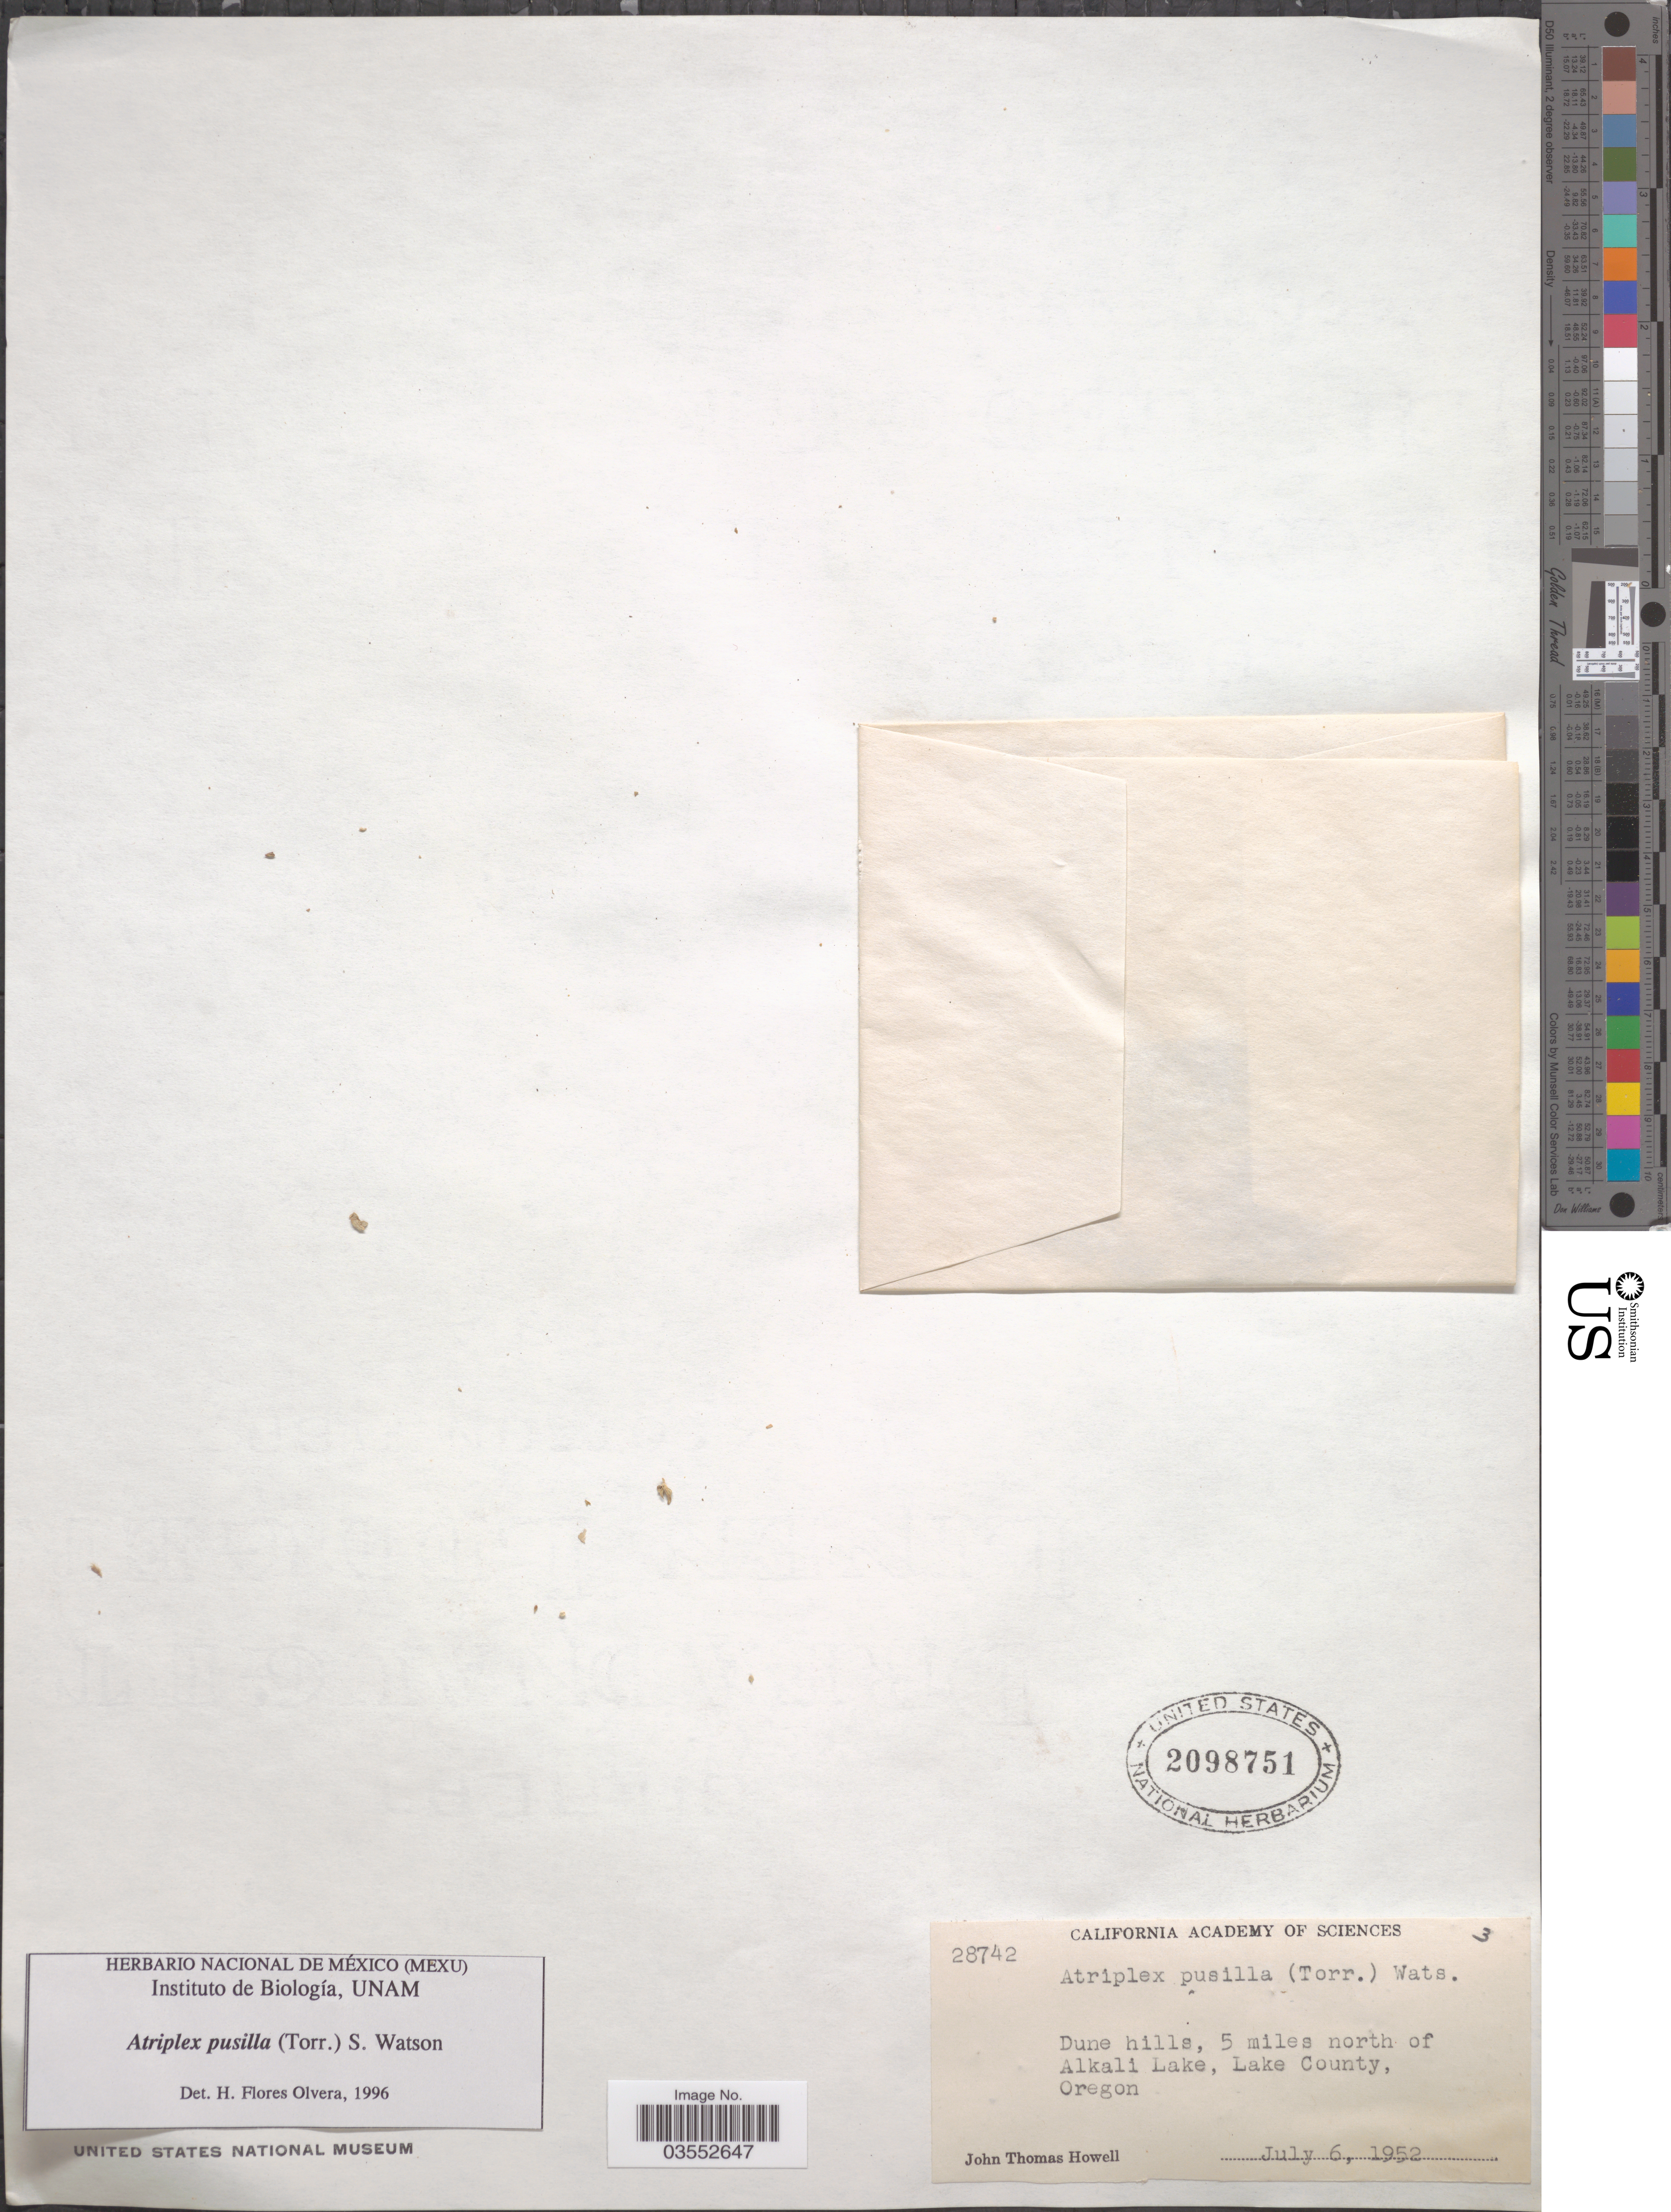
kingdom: Plantae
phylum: Tracheophyta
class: Magnoliopsida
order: Caryophyllales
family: Amaranthaceae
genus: Atriplex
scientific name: Atriplex rosea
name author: L.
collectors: J. T. Howell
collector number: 28742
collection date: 1952-07-06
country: United States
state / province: Oregon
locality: Dune hills, 5 miles north of Alkali Lake, Lake County.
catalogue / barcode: US 2098751